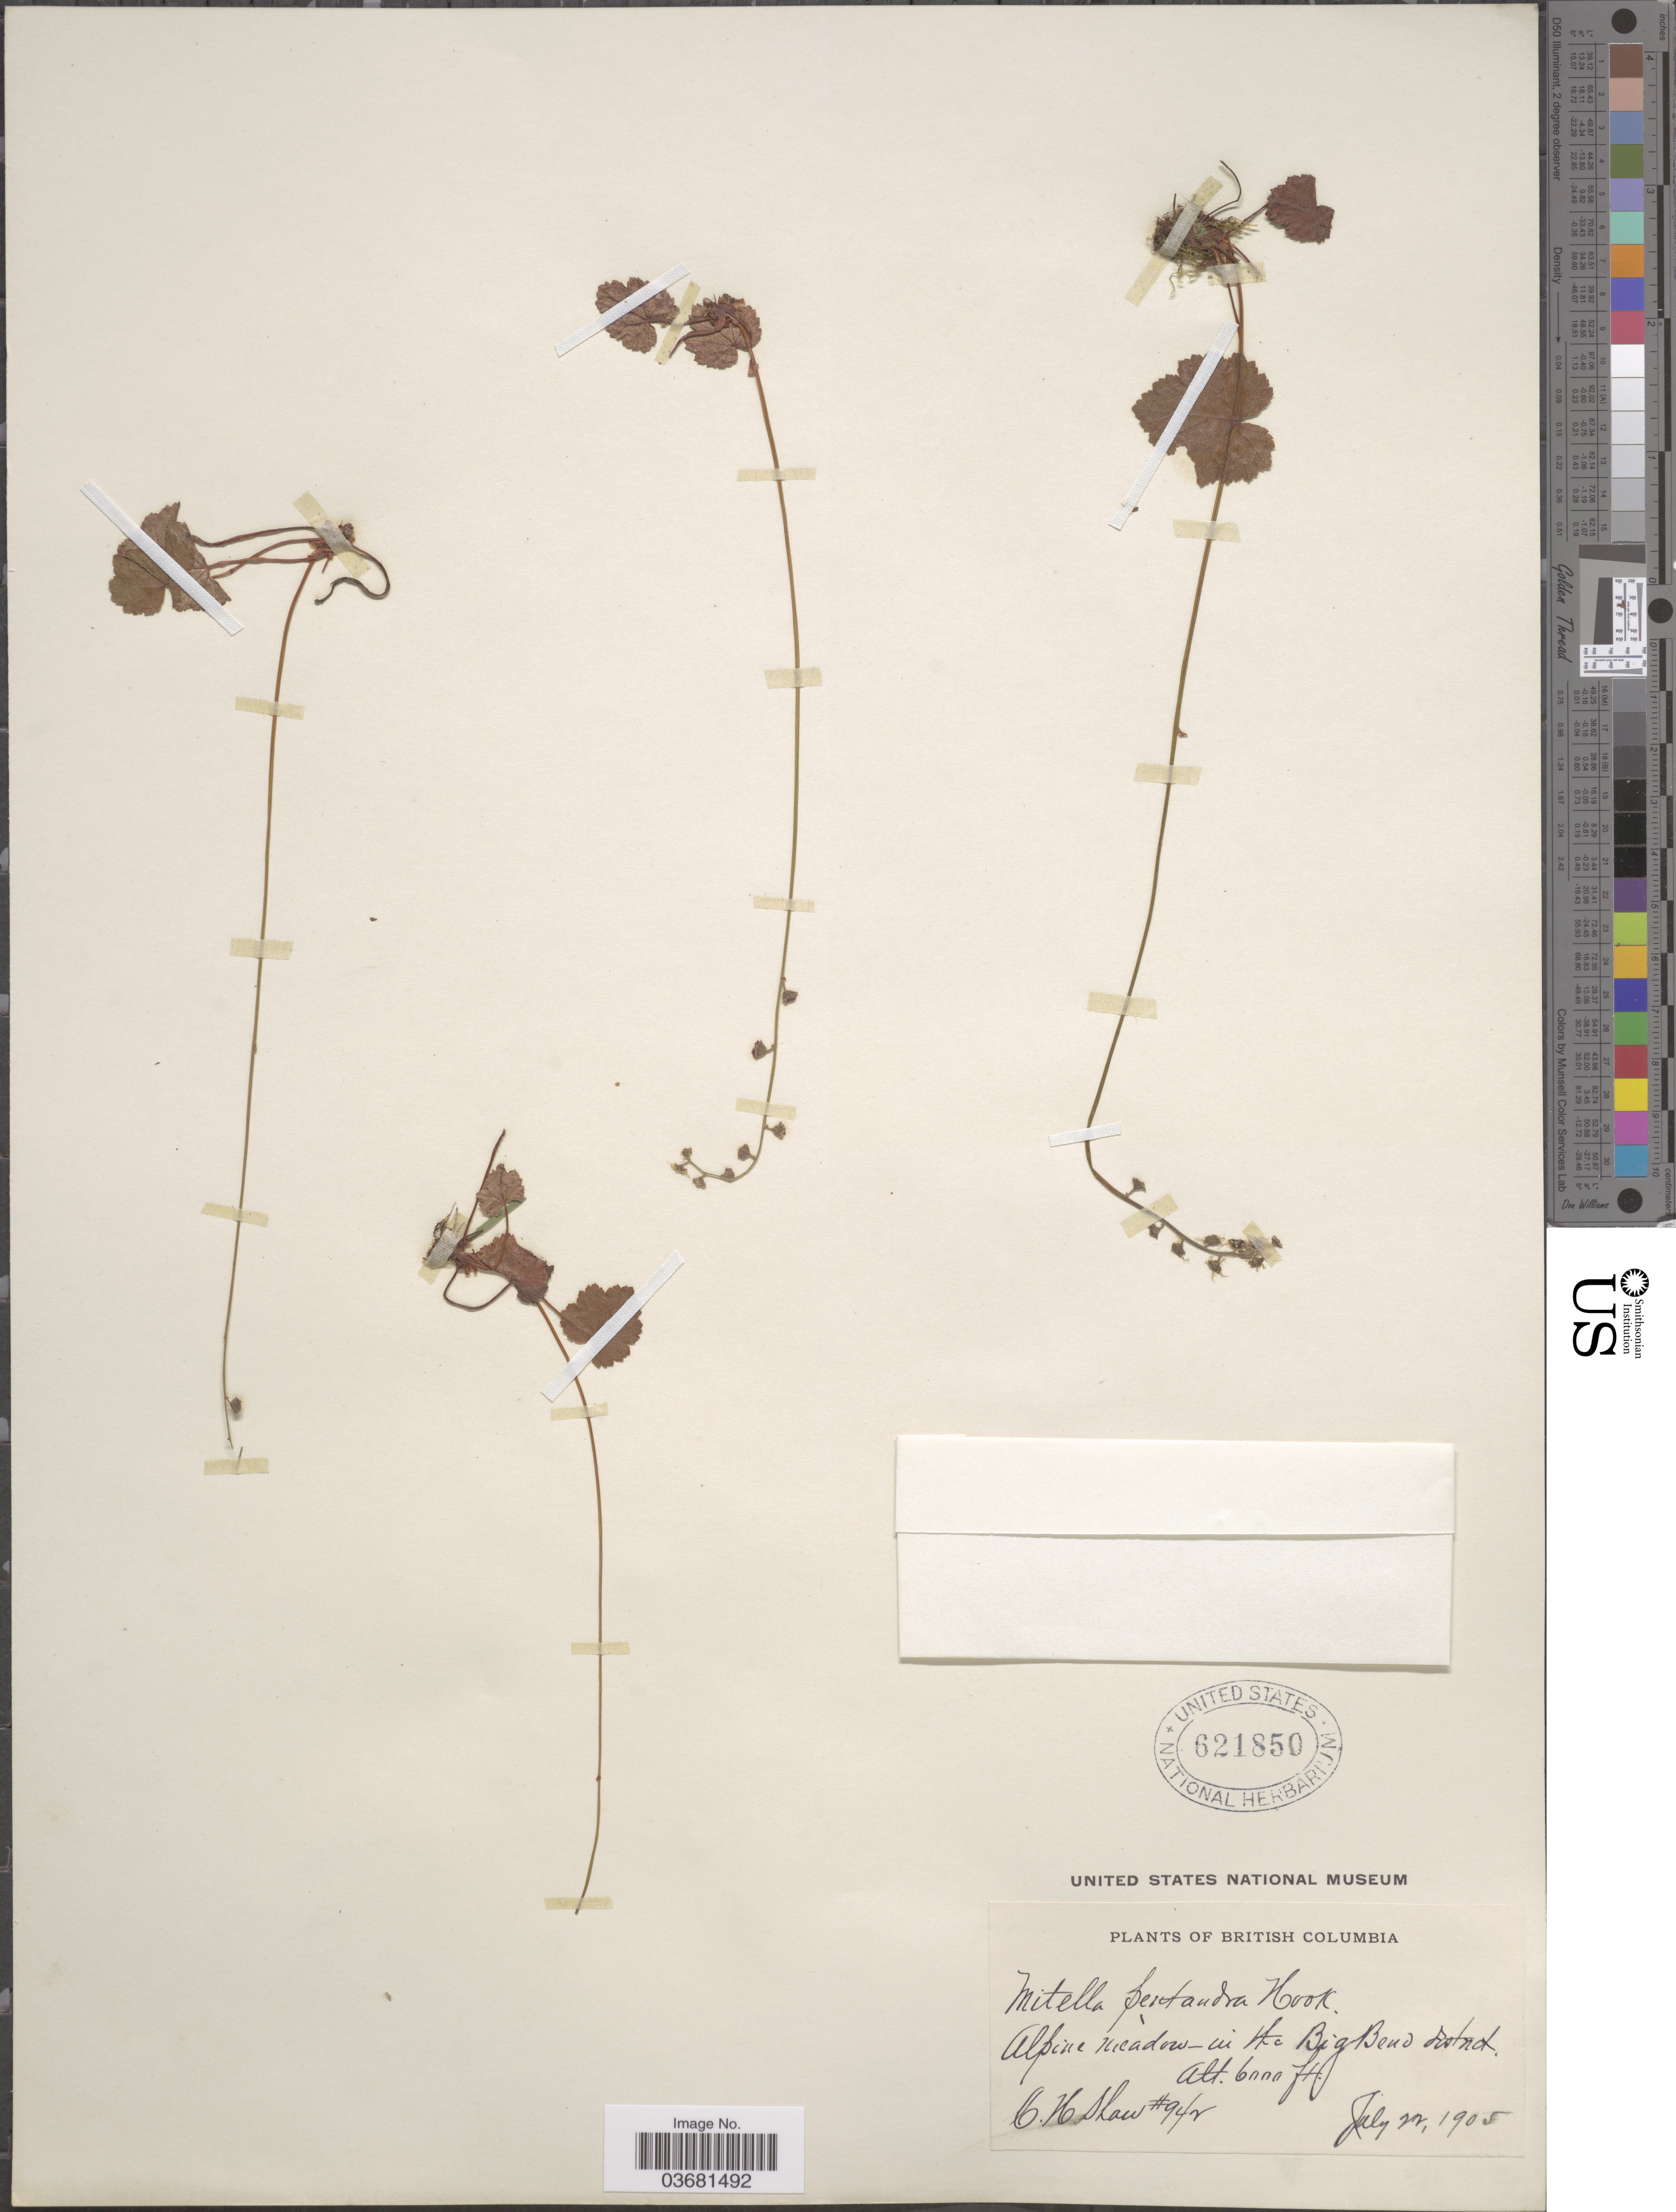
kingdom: Plantae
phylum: Tracheophyta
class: Magnoliopsida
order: Saxifragales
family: Saxifragaceae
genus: Mitella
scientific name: Mitella pentandra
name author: Hook.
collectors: C. H. Shaw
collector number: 942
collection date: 1905-07-22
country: Canada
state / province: British Columbia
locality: Alpine meadow in the Big Bend district.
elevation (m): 1829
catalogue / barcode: US 621850